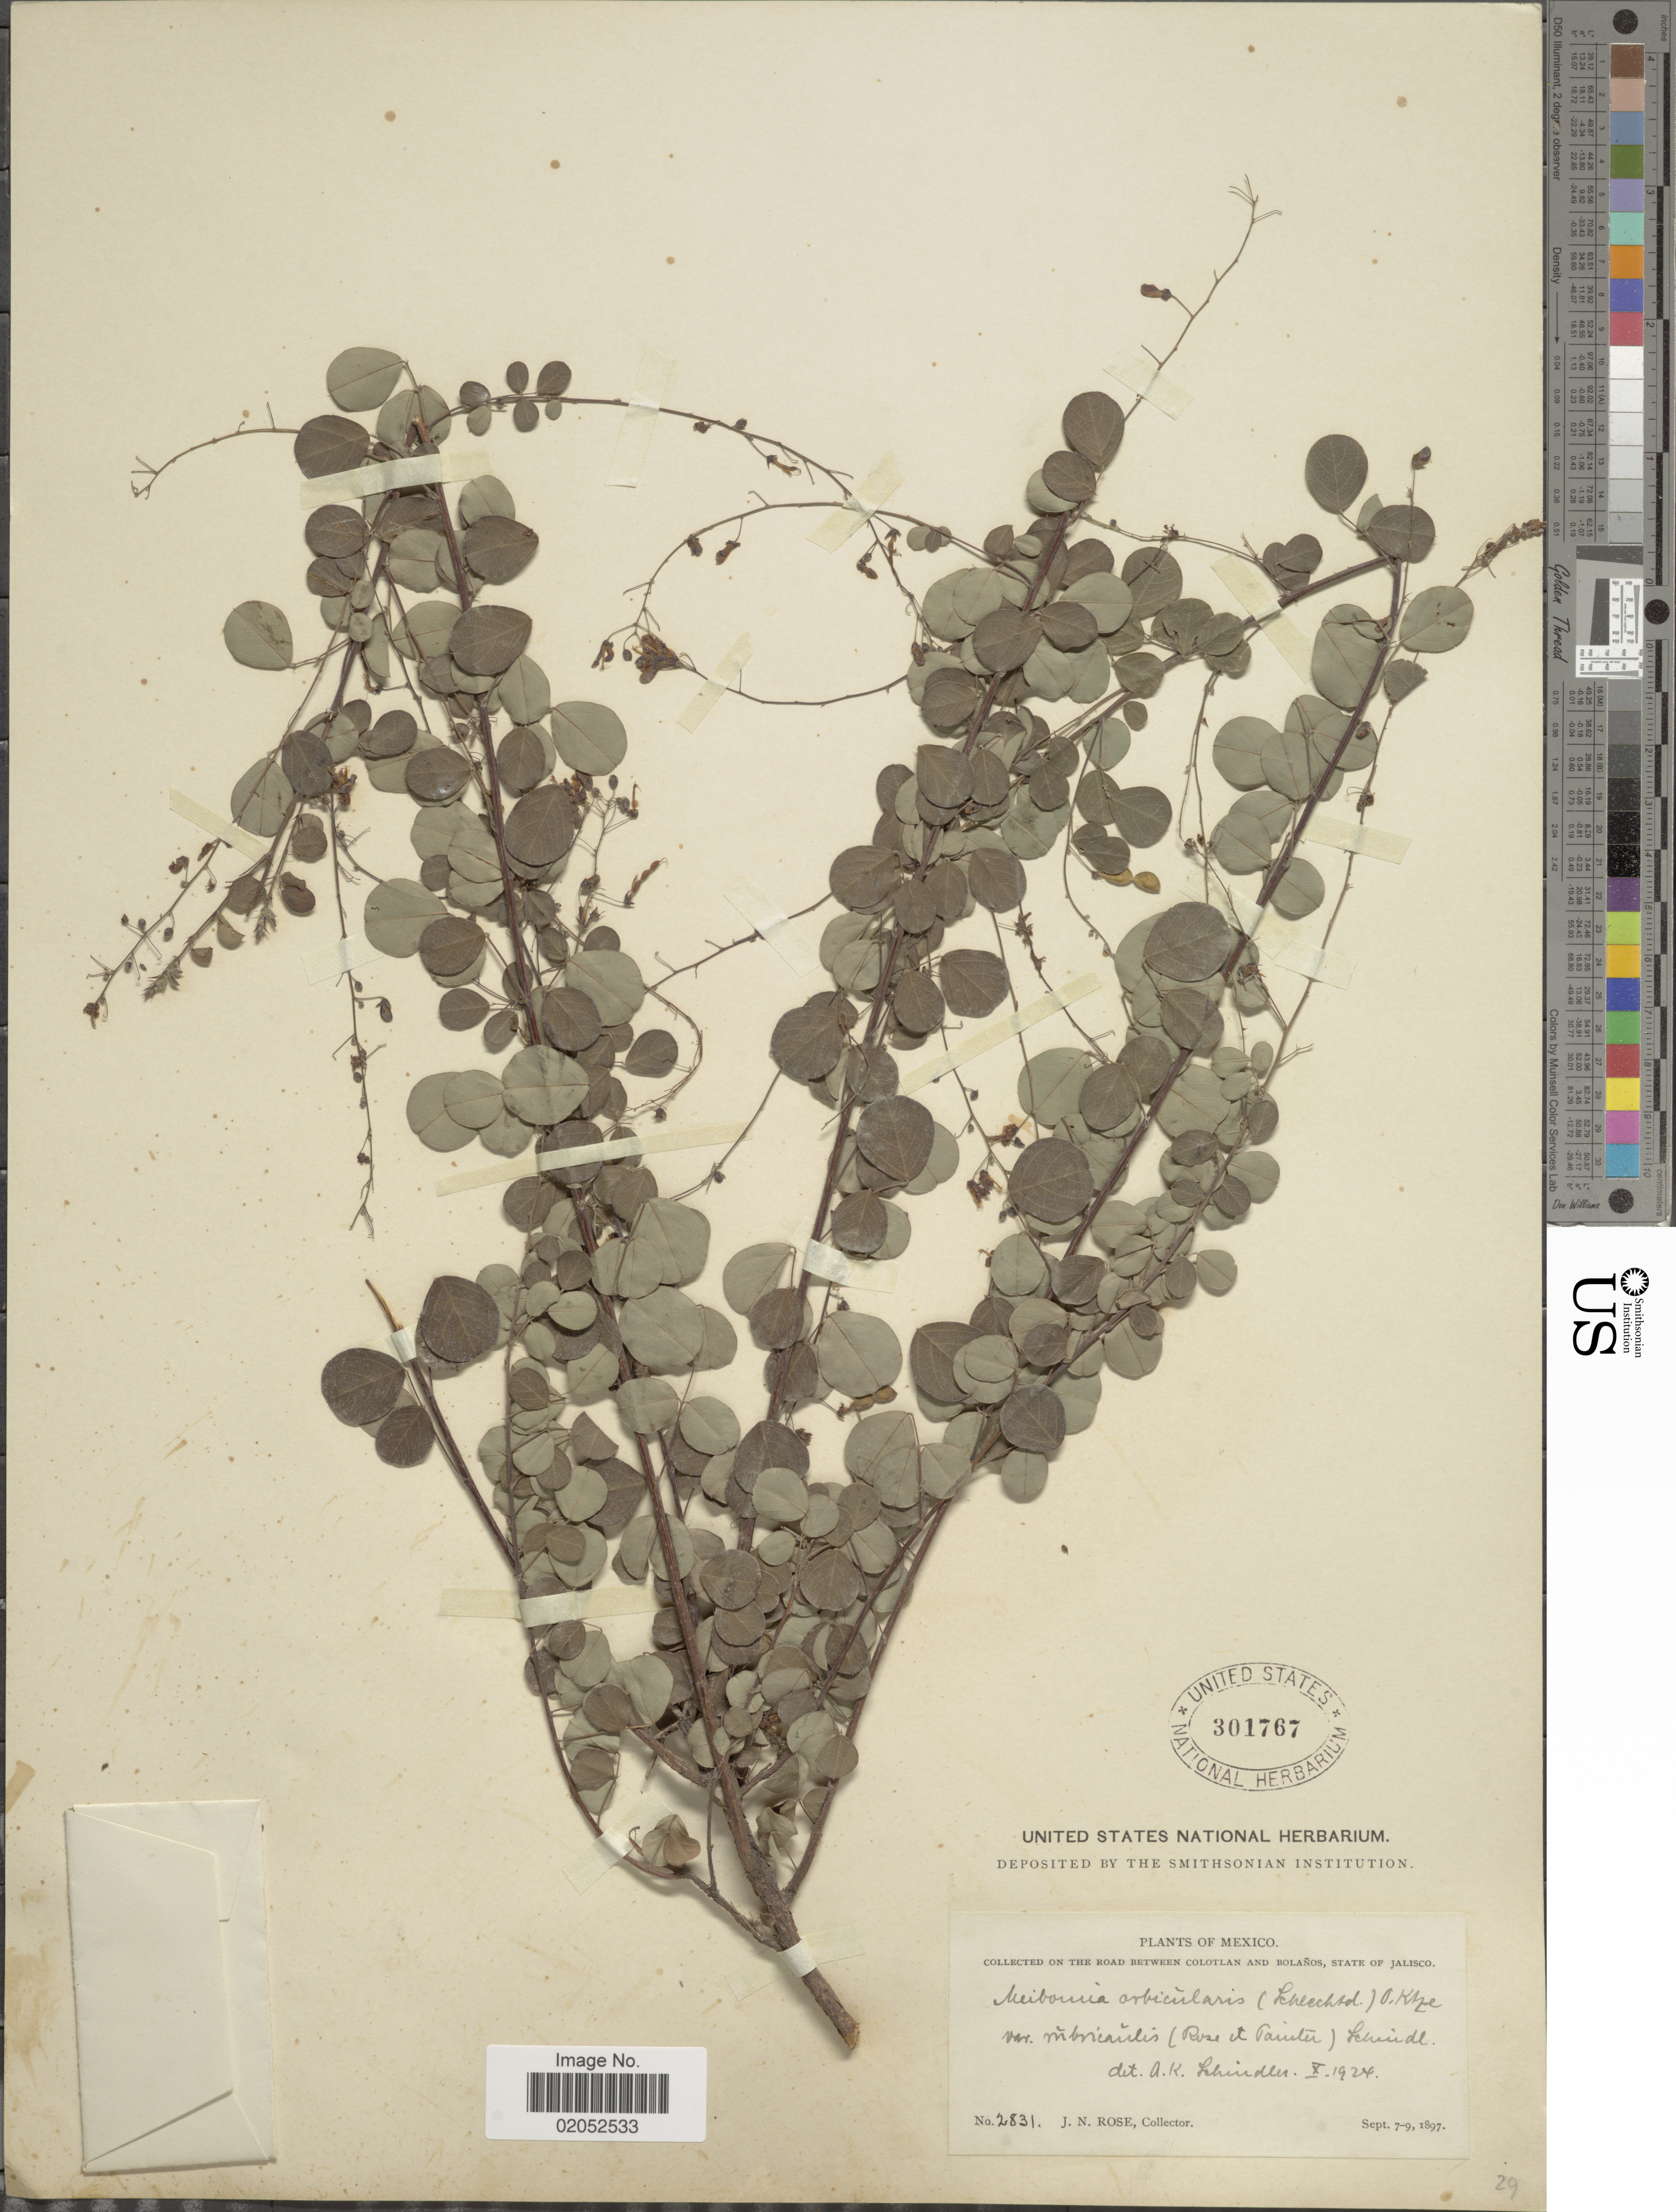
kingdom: Plantae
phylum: Tracheophyta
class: Magnoliopsida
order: Fabales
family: Fabaceae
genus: Desmodium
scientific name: Desmodium orbiculare var. rubricaule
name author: Schltdl.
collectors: J. N. Rose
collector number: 2831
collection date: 1897-09-07/1897-09-09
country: Mexico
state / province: Jalisco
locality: Mexico, The Road between Colotlan and Bolanos, State of Jalisco.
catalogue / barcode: US 301767